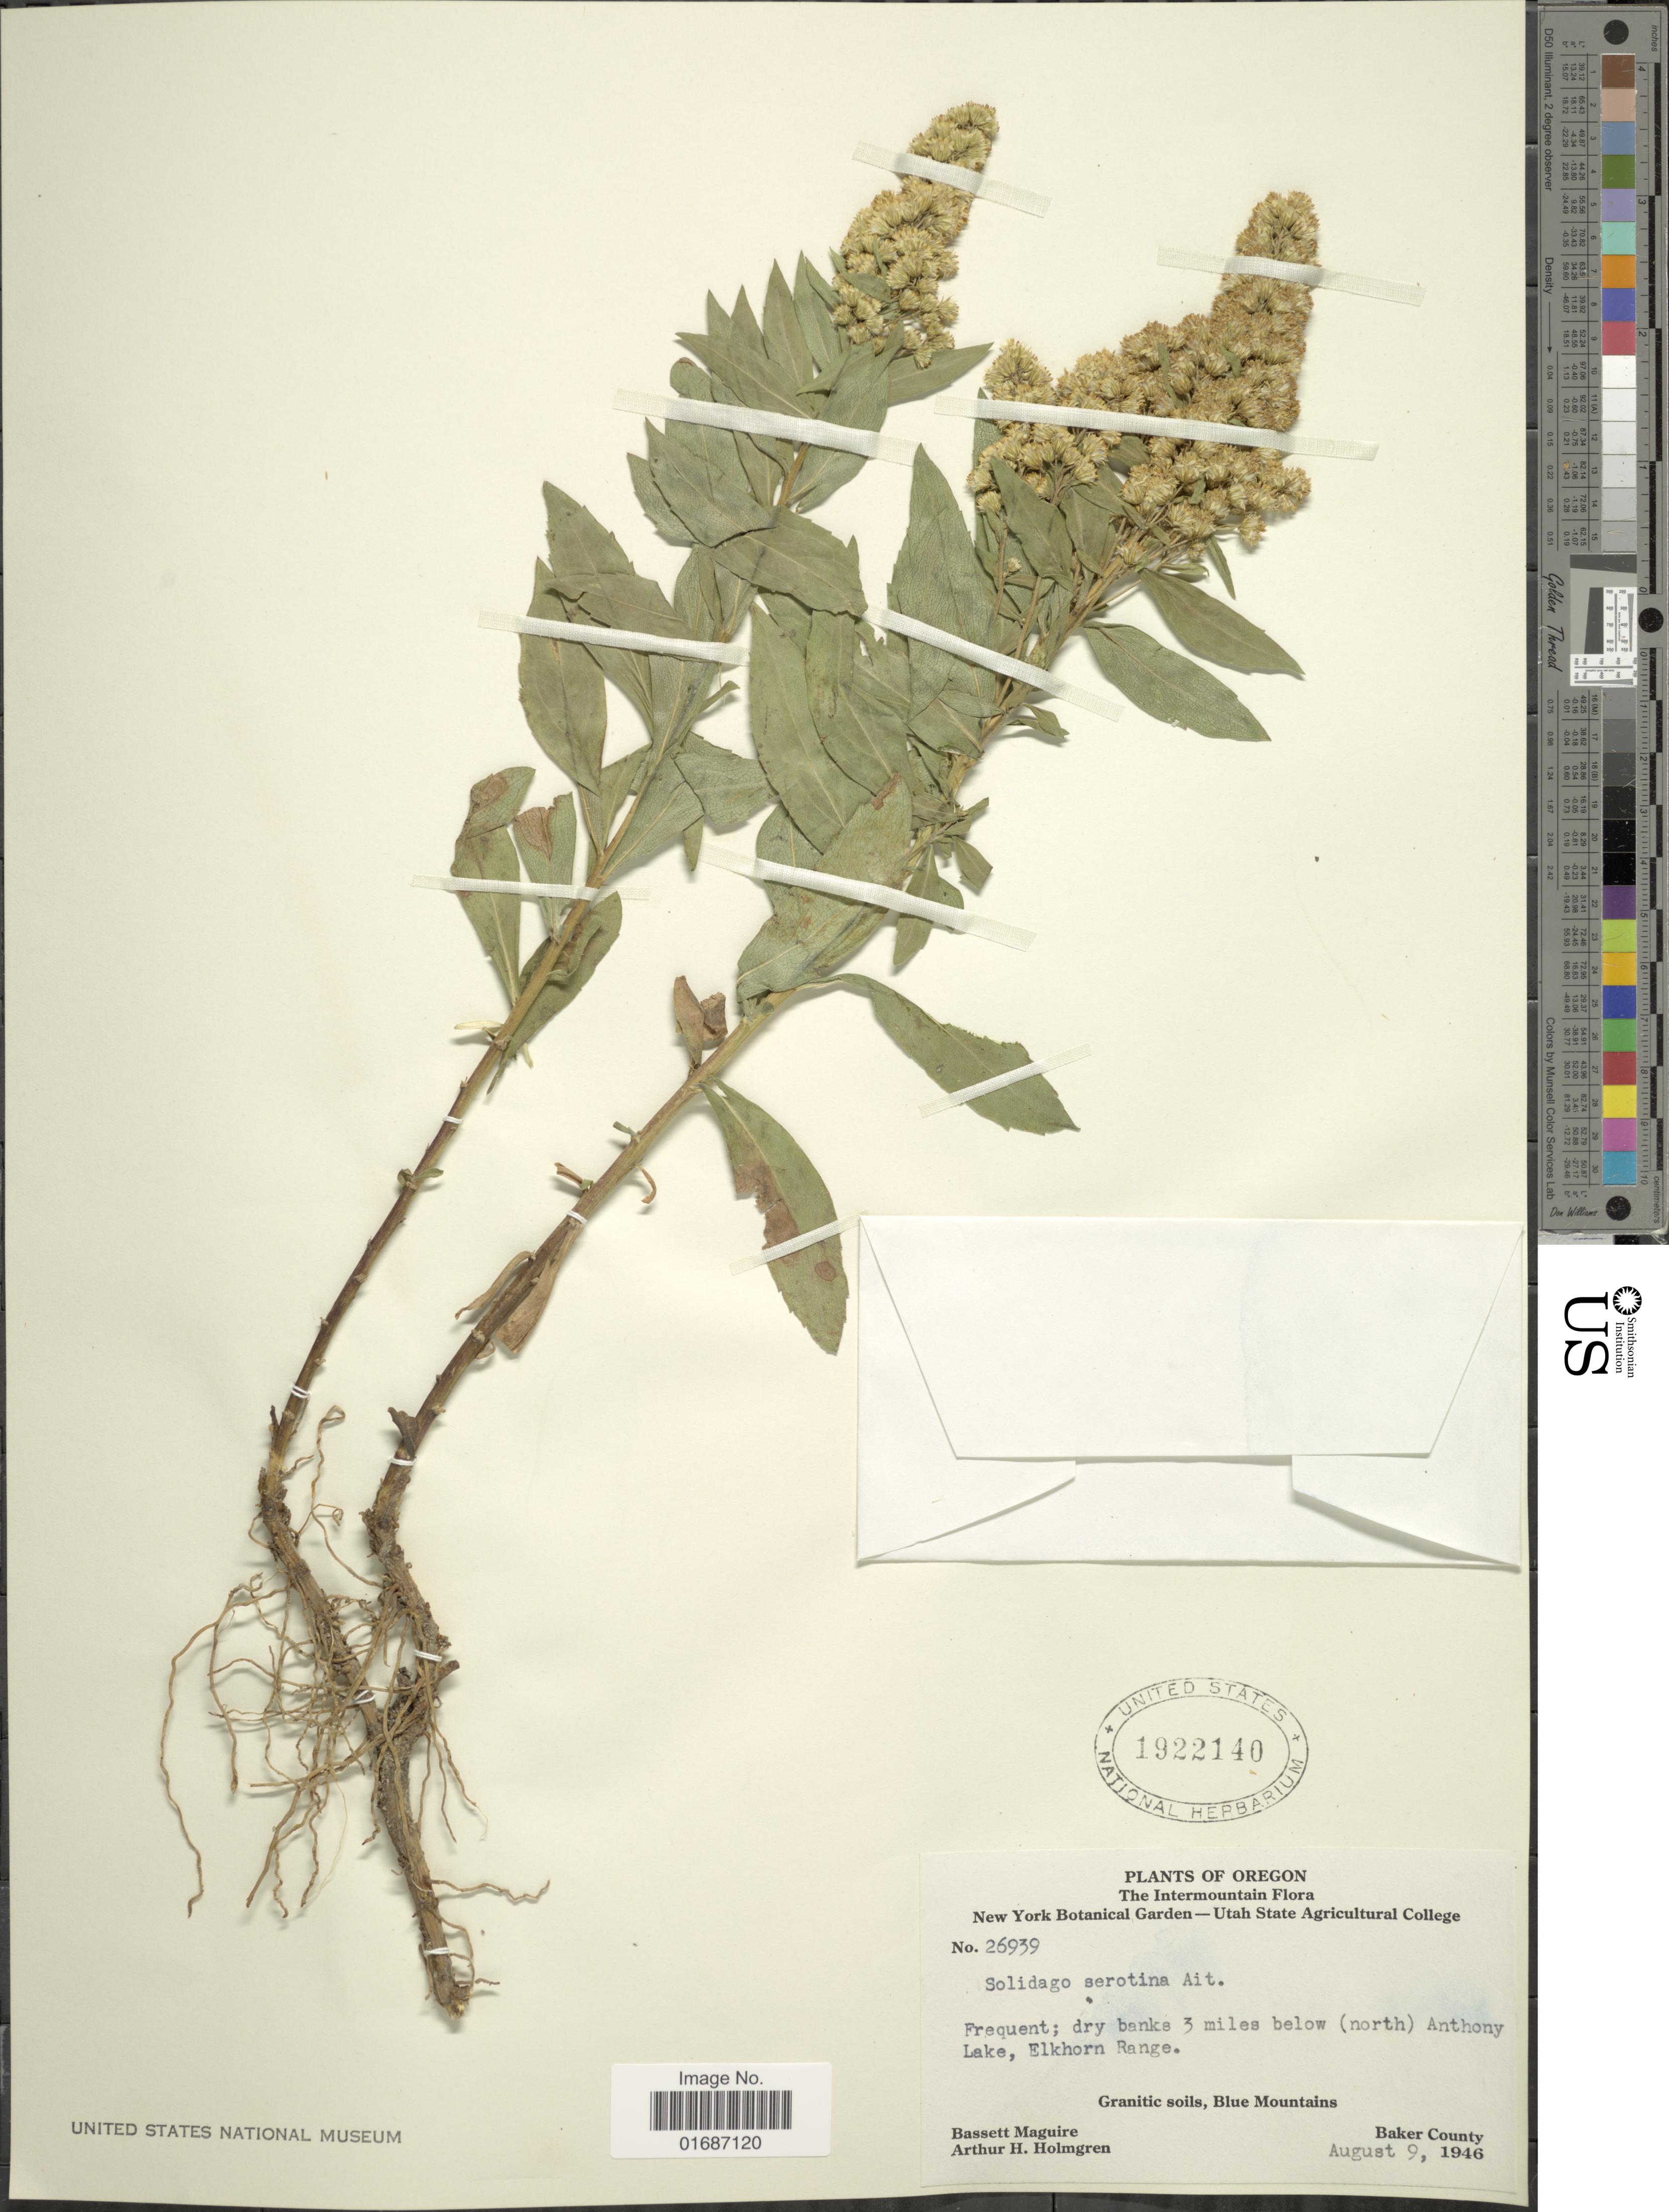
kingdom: Plantae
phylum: Tracheophyta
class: Magnoliopsida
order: Asterales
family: Asteraceae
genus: Solidago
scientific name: Solidago gigantea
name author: Aiton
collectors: B. Maguire & A. H. Holmgren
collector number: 26939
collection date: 1946-08-09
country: United States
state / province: Oregon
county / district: Baker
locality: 3 miles below (north) Anthony Lake, Elkhorn Range. Granitic soils, Blue Mountains. Baker County.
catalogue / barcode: US 1922140